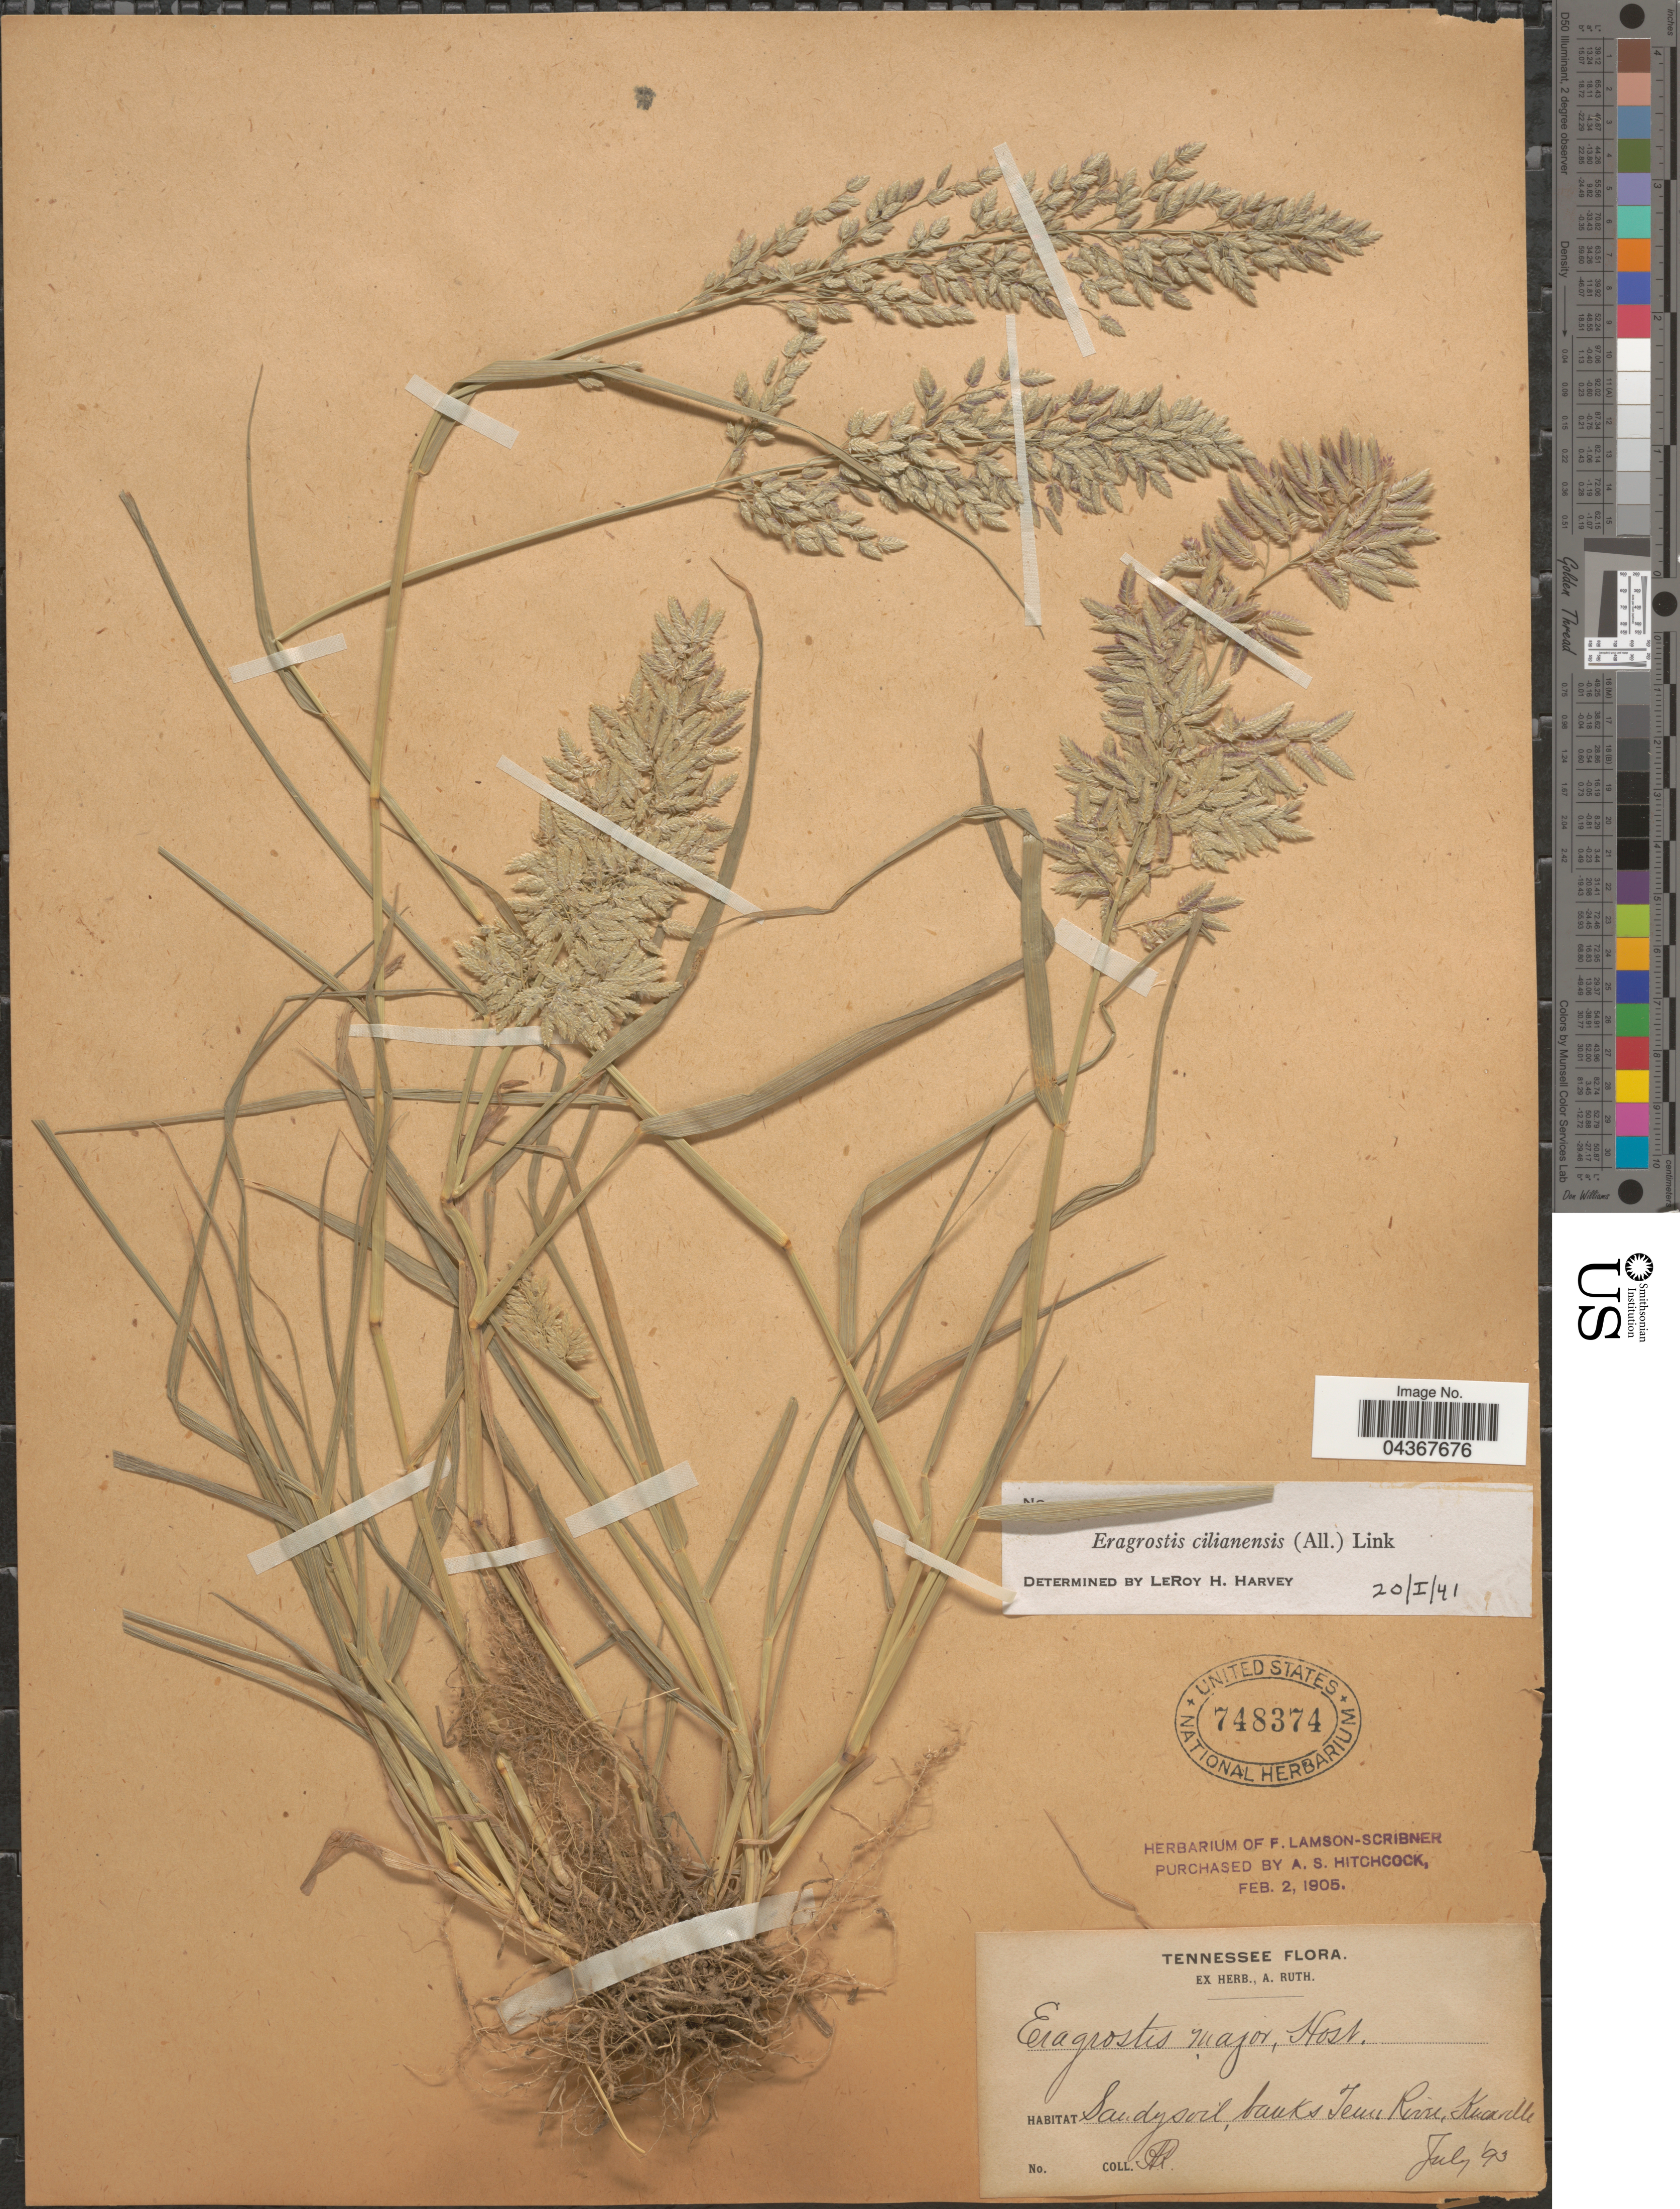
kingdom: Plantae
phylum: Tracheophyta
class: Liliopsida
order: Poales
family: Poaceae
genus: Eragrostis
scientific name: Eragrostis cilianensis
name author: (Bellardi) Vignolo ex Janch.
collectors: A. Ruth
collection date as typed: Transcribed d/m/y: /7/93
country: United States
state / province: Tennessee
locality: Sandy soil, banks Tenn. River, Knoxville.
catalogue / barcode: US 748374